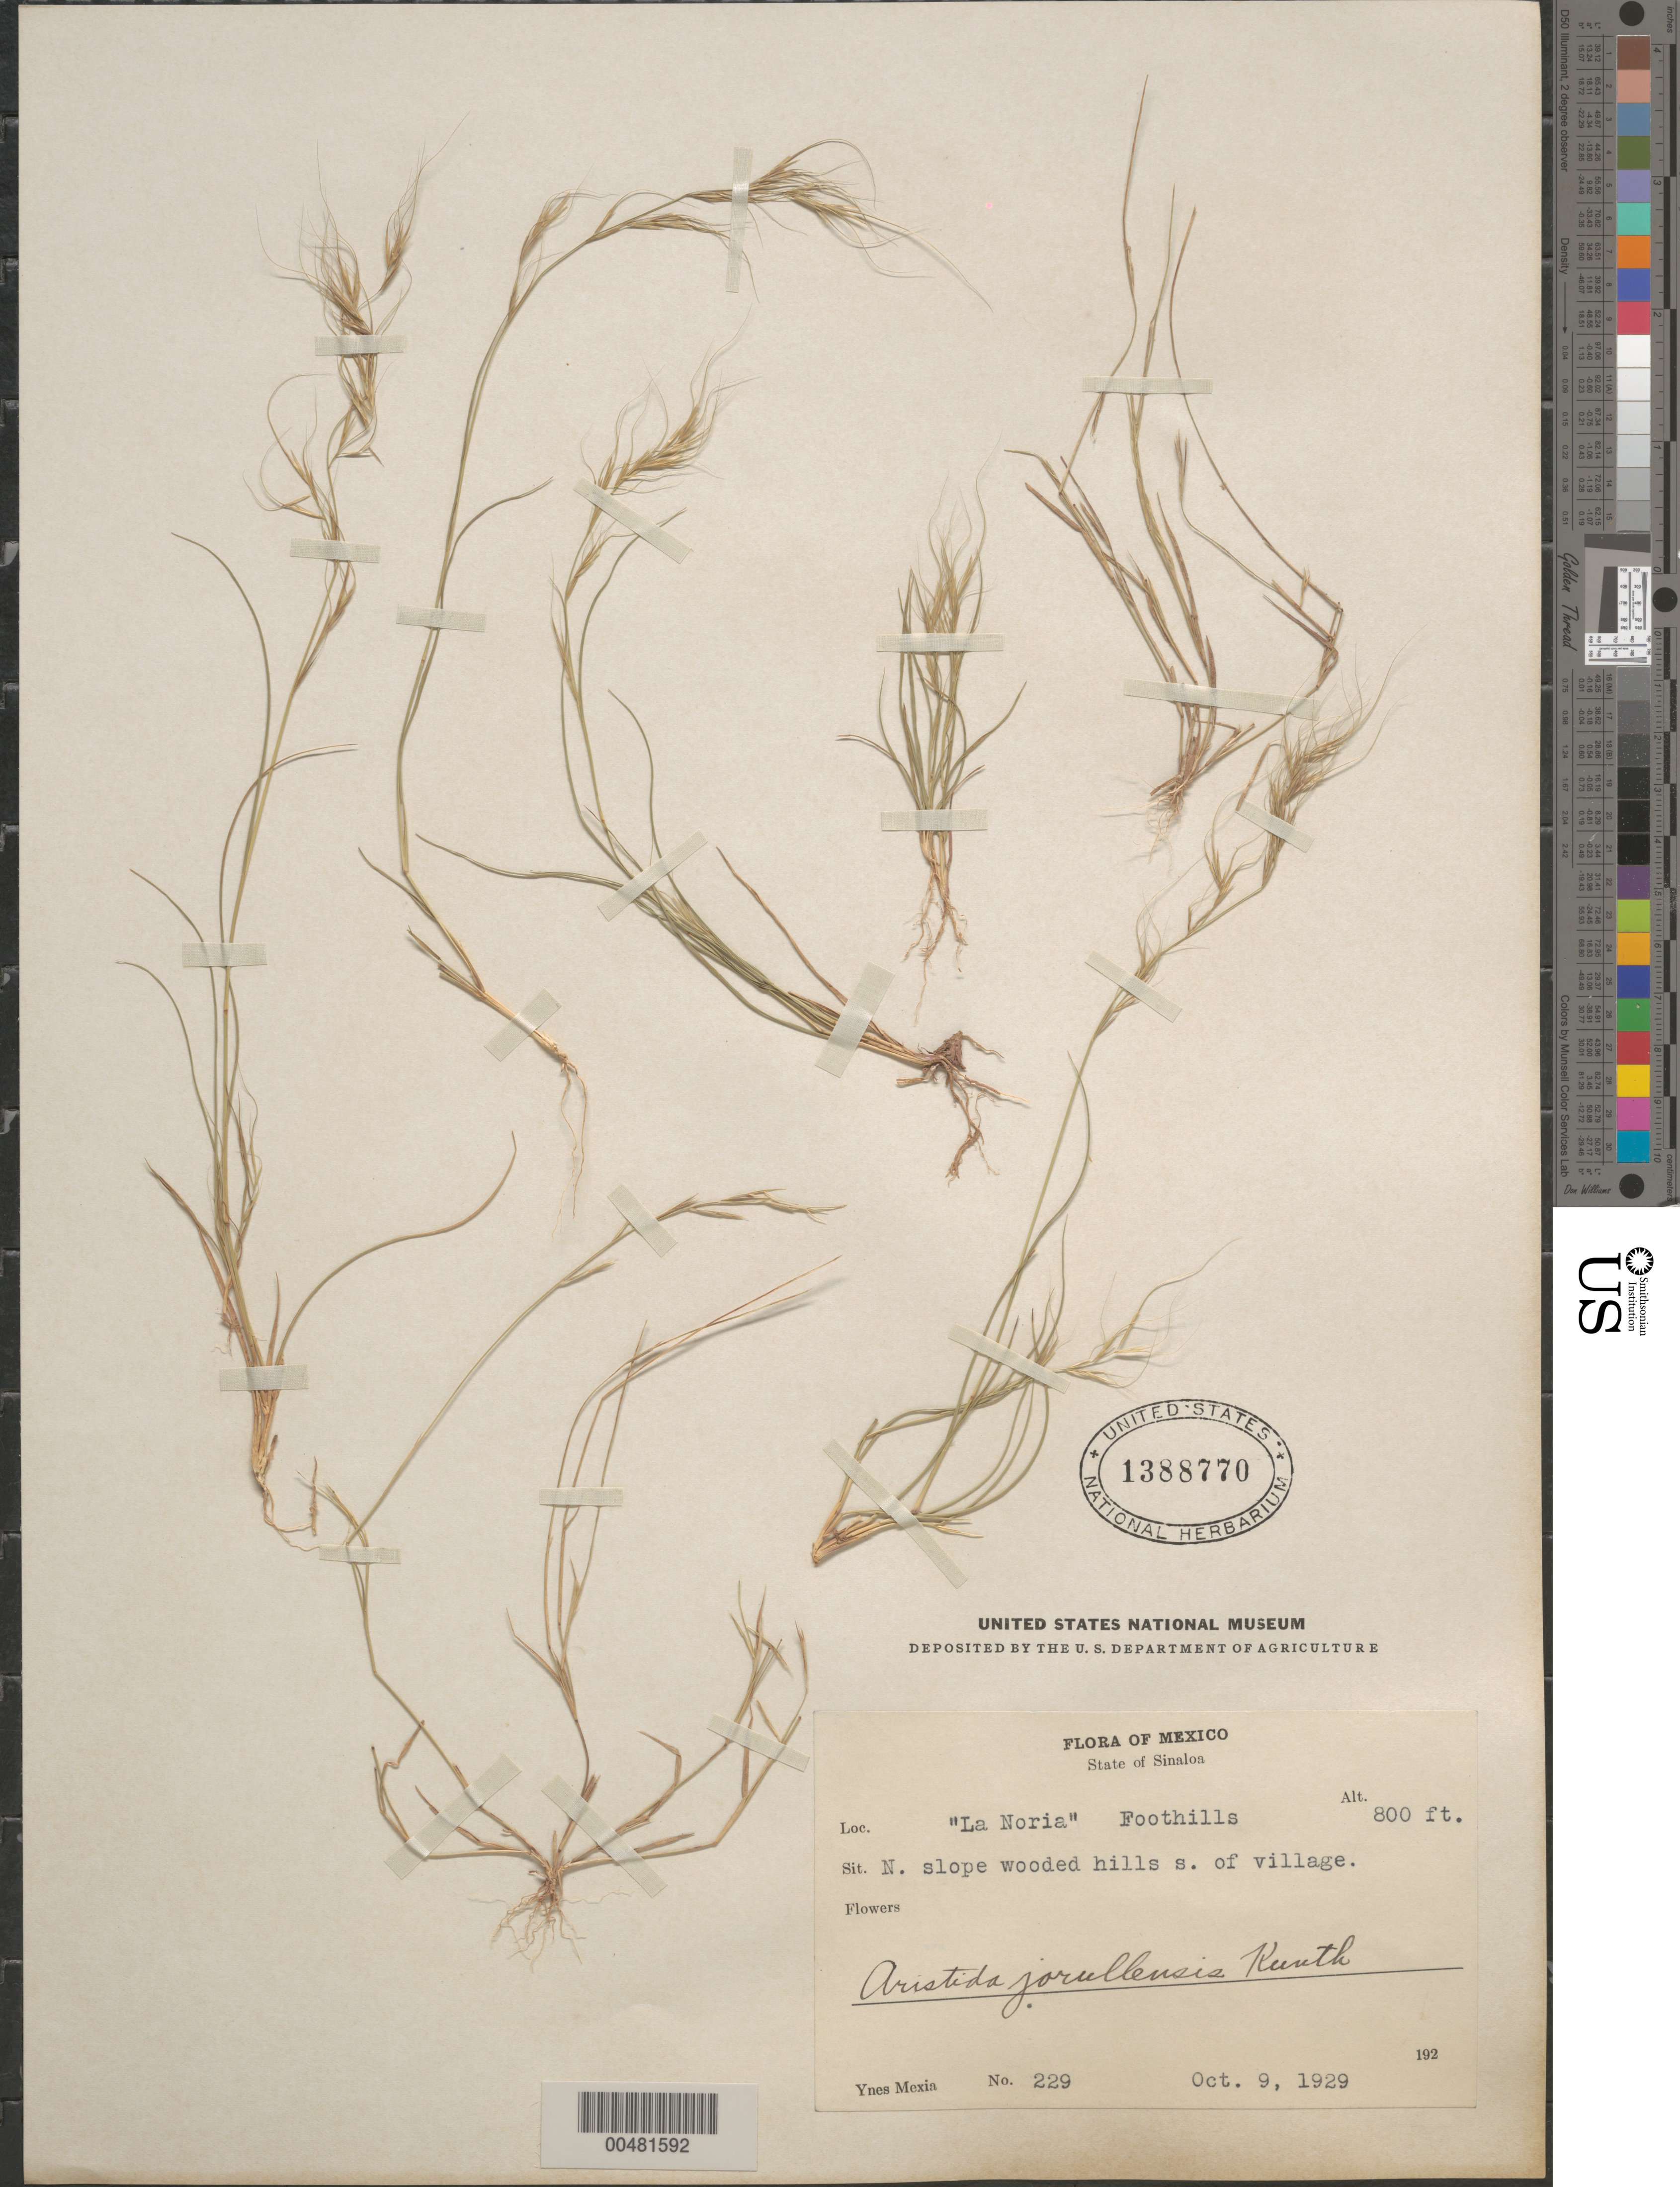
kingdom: Plantae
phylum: Tracheophyta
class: Liliopsida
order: Poales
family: Poaceae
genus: Aristida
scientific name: Aristida jorullensis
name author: Kunth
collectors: Y. Mexia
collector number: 229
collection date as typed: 9 Oct 1929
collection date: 1929-10-09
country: Mexico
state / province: Sinaloa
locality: La Noria Foothills, N slope wooded hills S of village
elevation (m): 244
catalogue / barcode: US 1388770